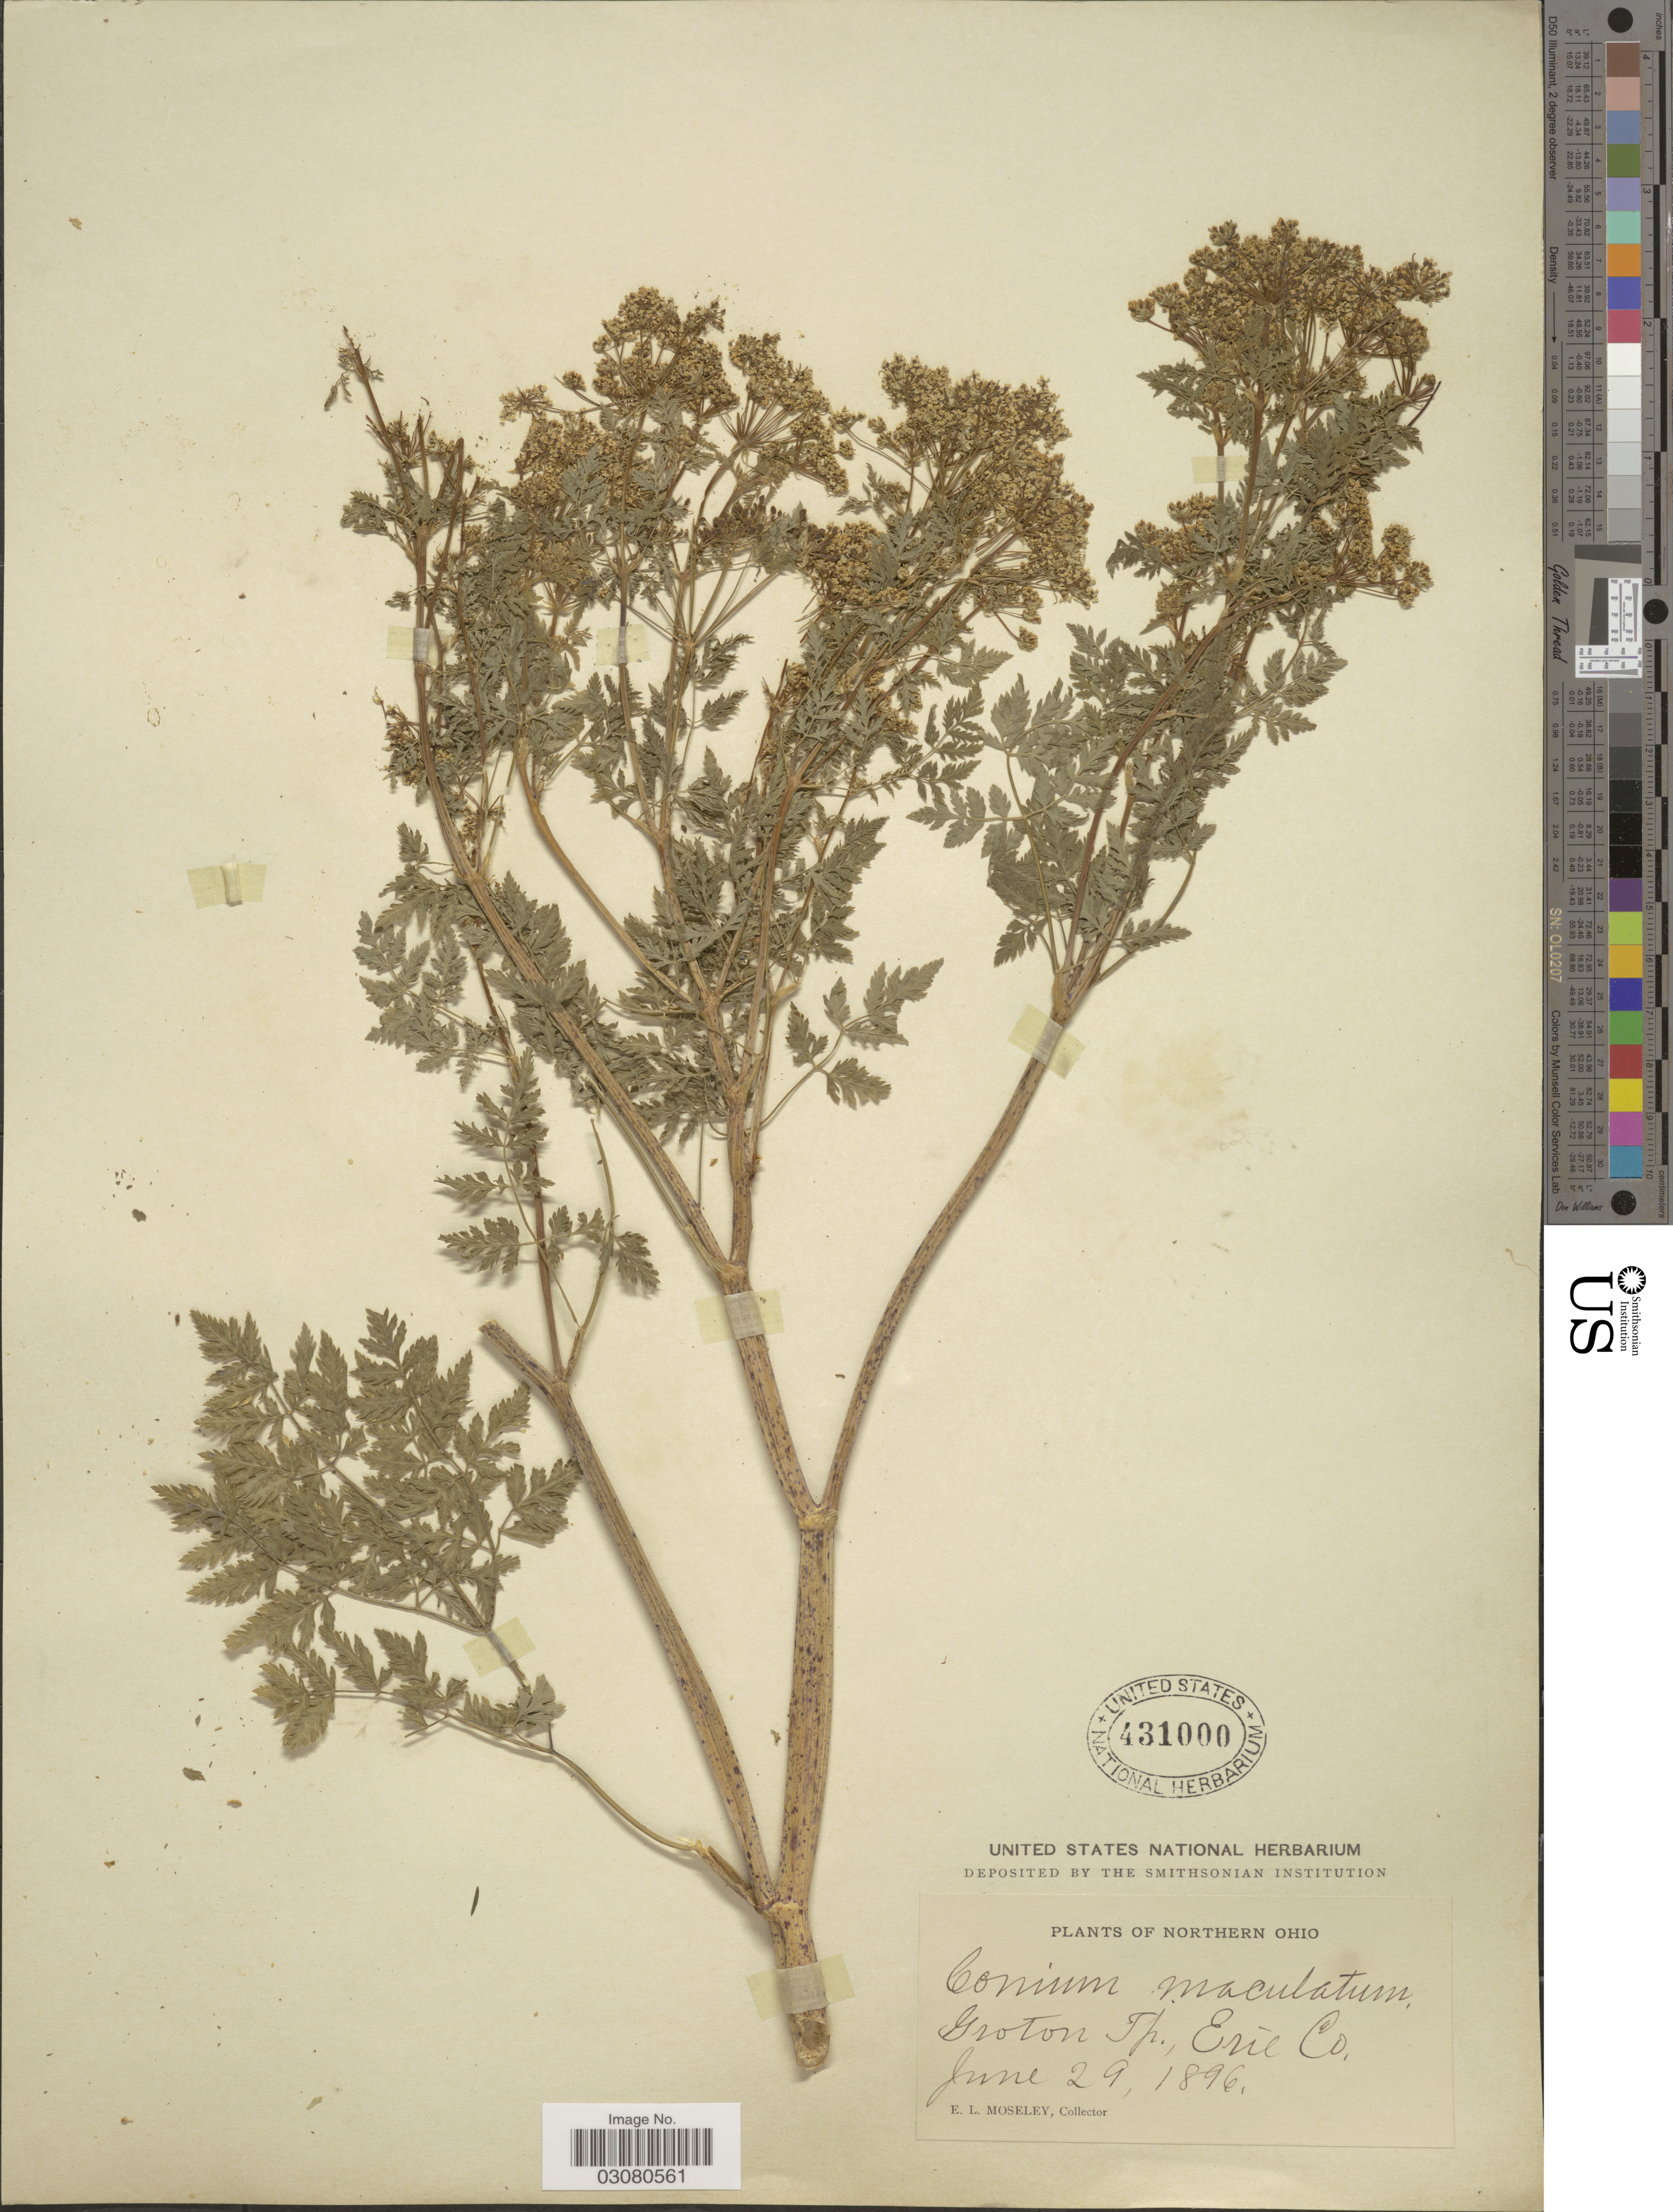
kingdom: Plantae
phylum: Tracheophyta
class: Magnoliopsida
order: Apiales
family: Apiaceae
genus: Conium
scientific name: Conium maculatum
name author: L.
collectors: E. Moseley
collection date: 1896-06-29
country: United States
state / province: Ohio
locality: Northern Ohio. Groton Tp., Erie Co.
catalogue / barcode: US 431000